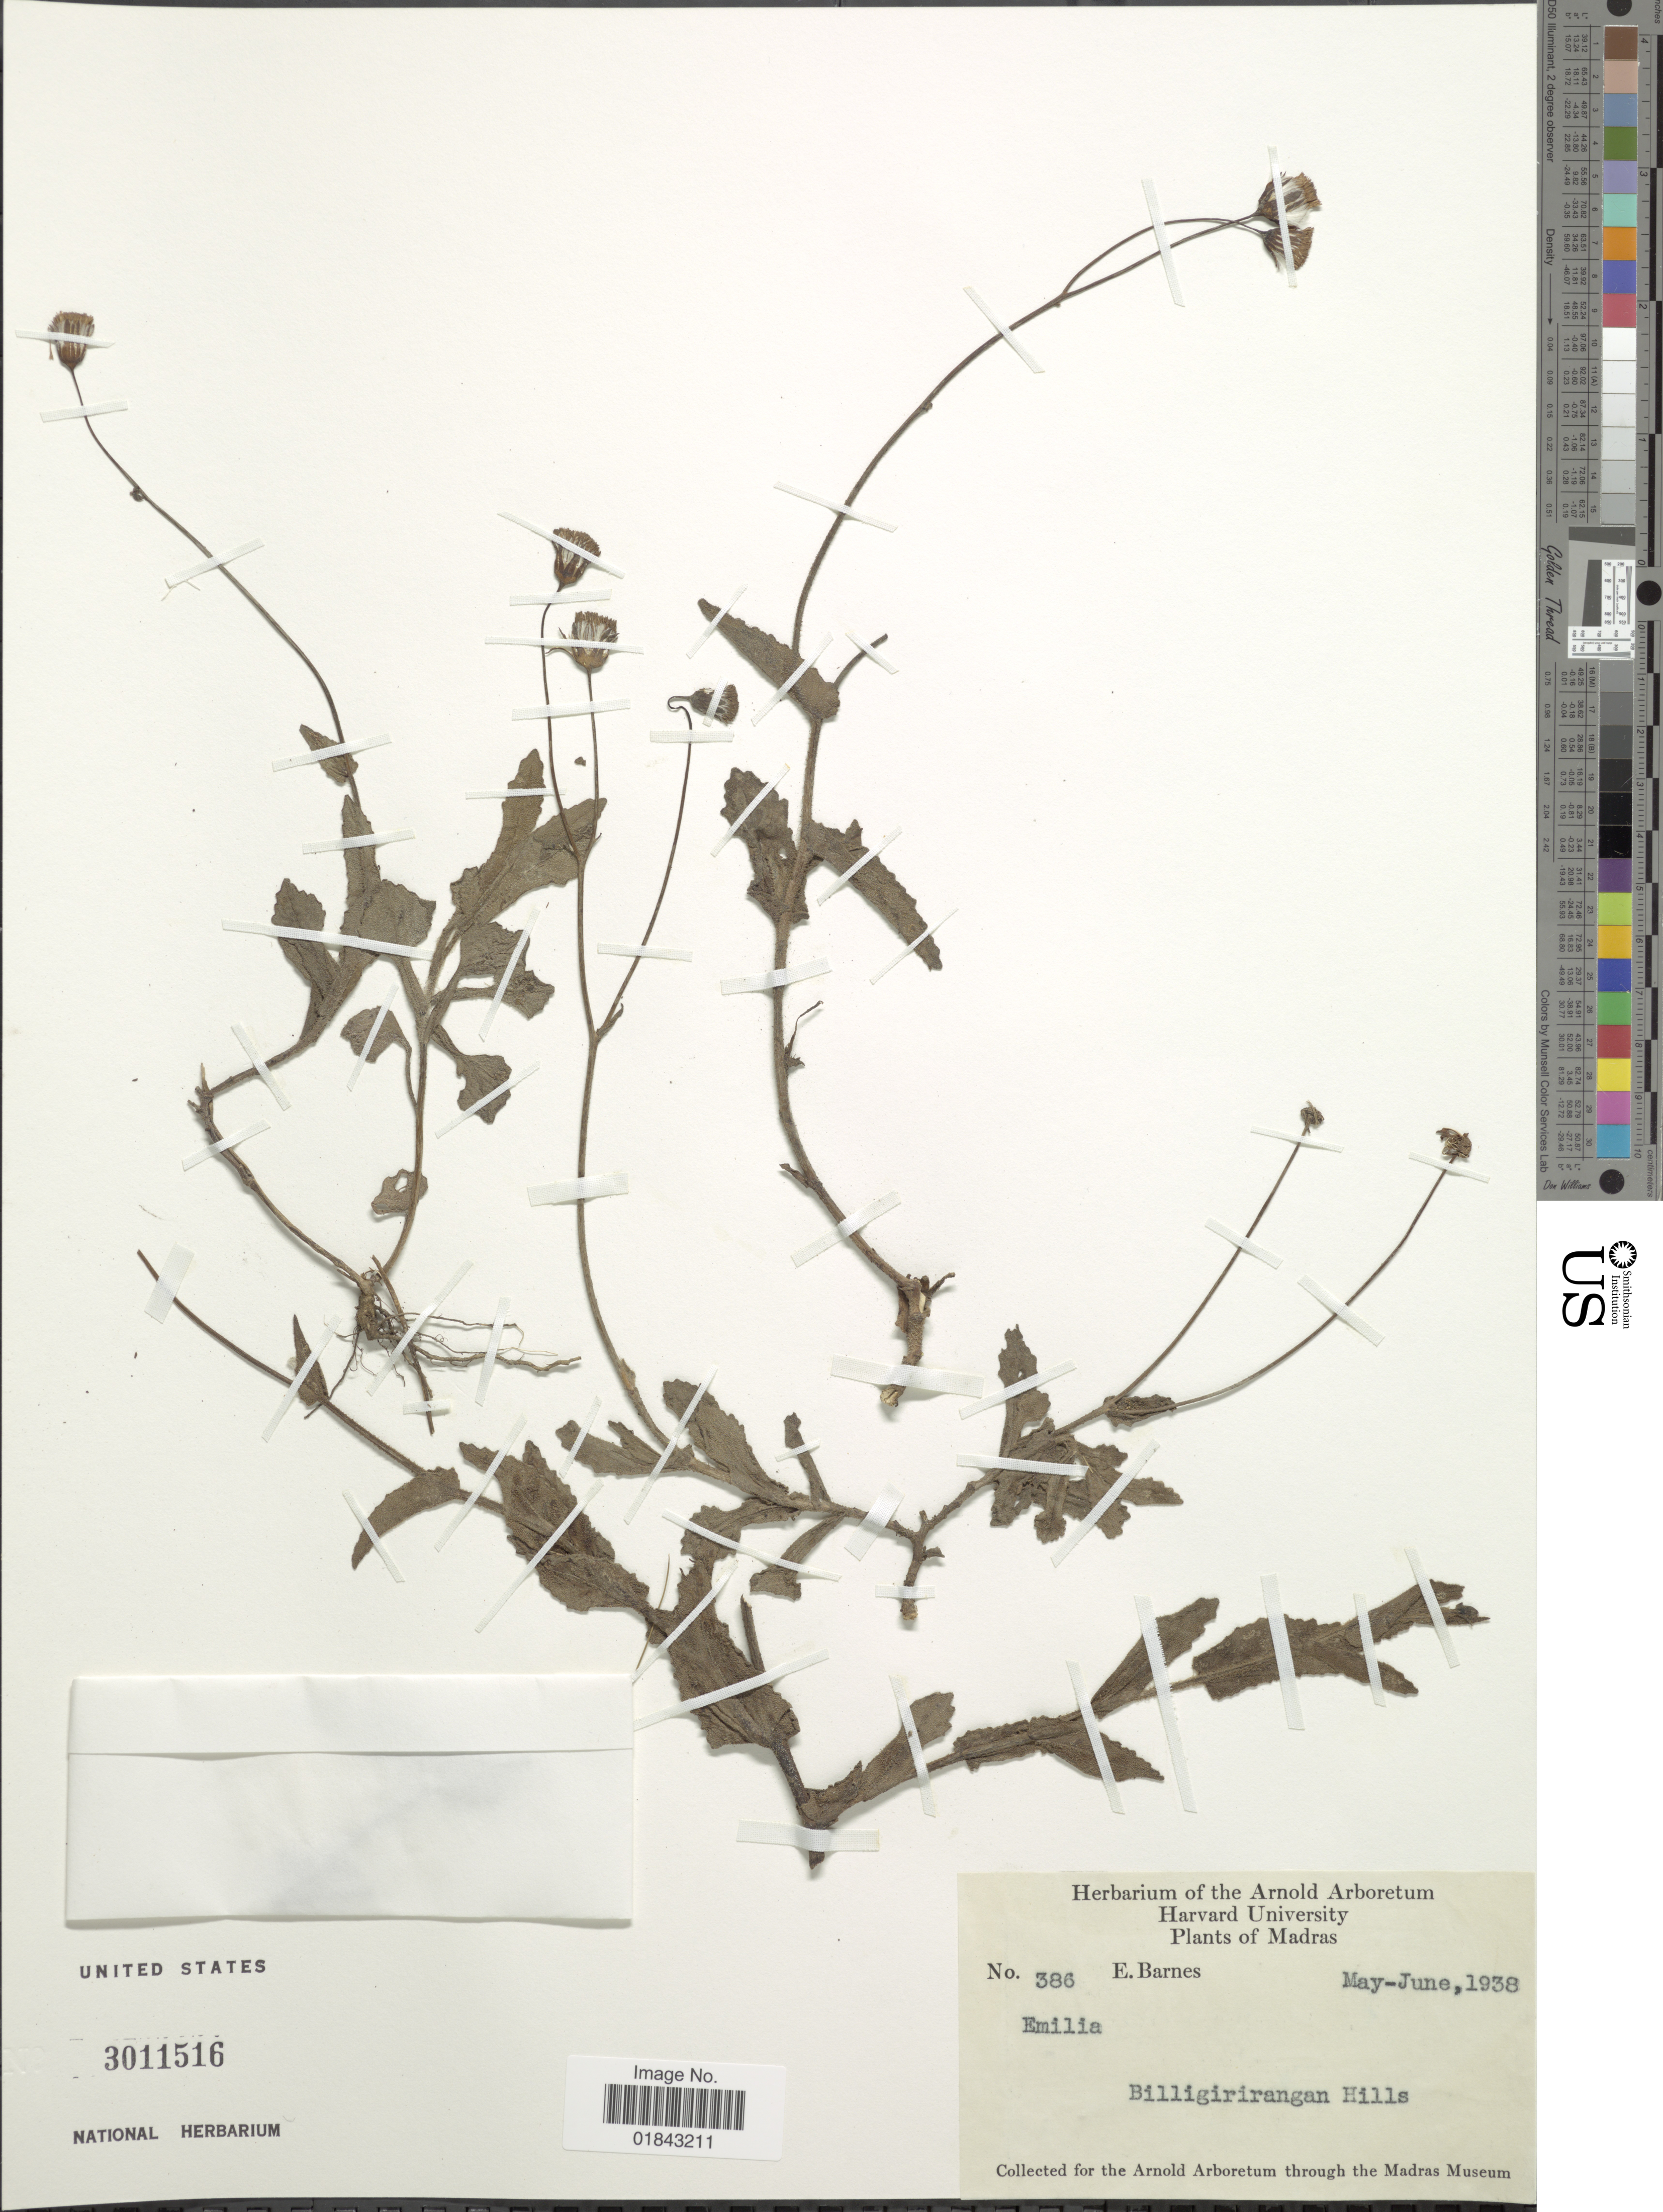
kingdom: Plantae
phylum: Tracheophyta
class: Magnoliopsida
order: Asterales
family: Asteraceae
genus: Emilia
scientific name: Emilia sp.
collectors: E. Barnes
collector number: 386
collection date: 1938-05/1938-06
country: India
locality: Madras, Emilia, Billigirirangan Hills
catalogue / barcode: US 3011516